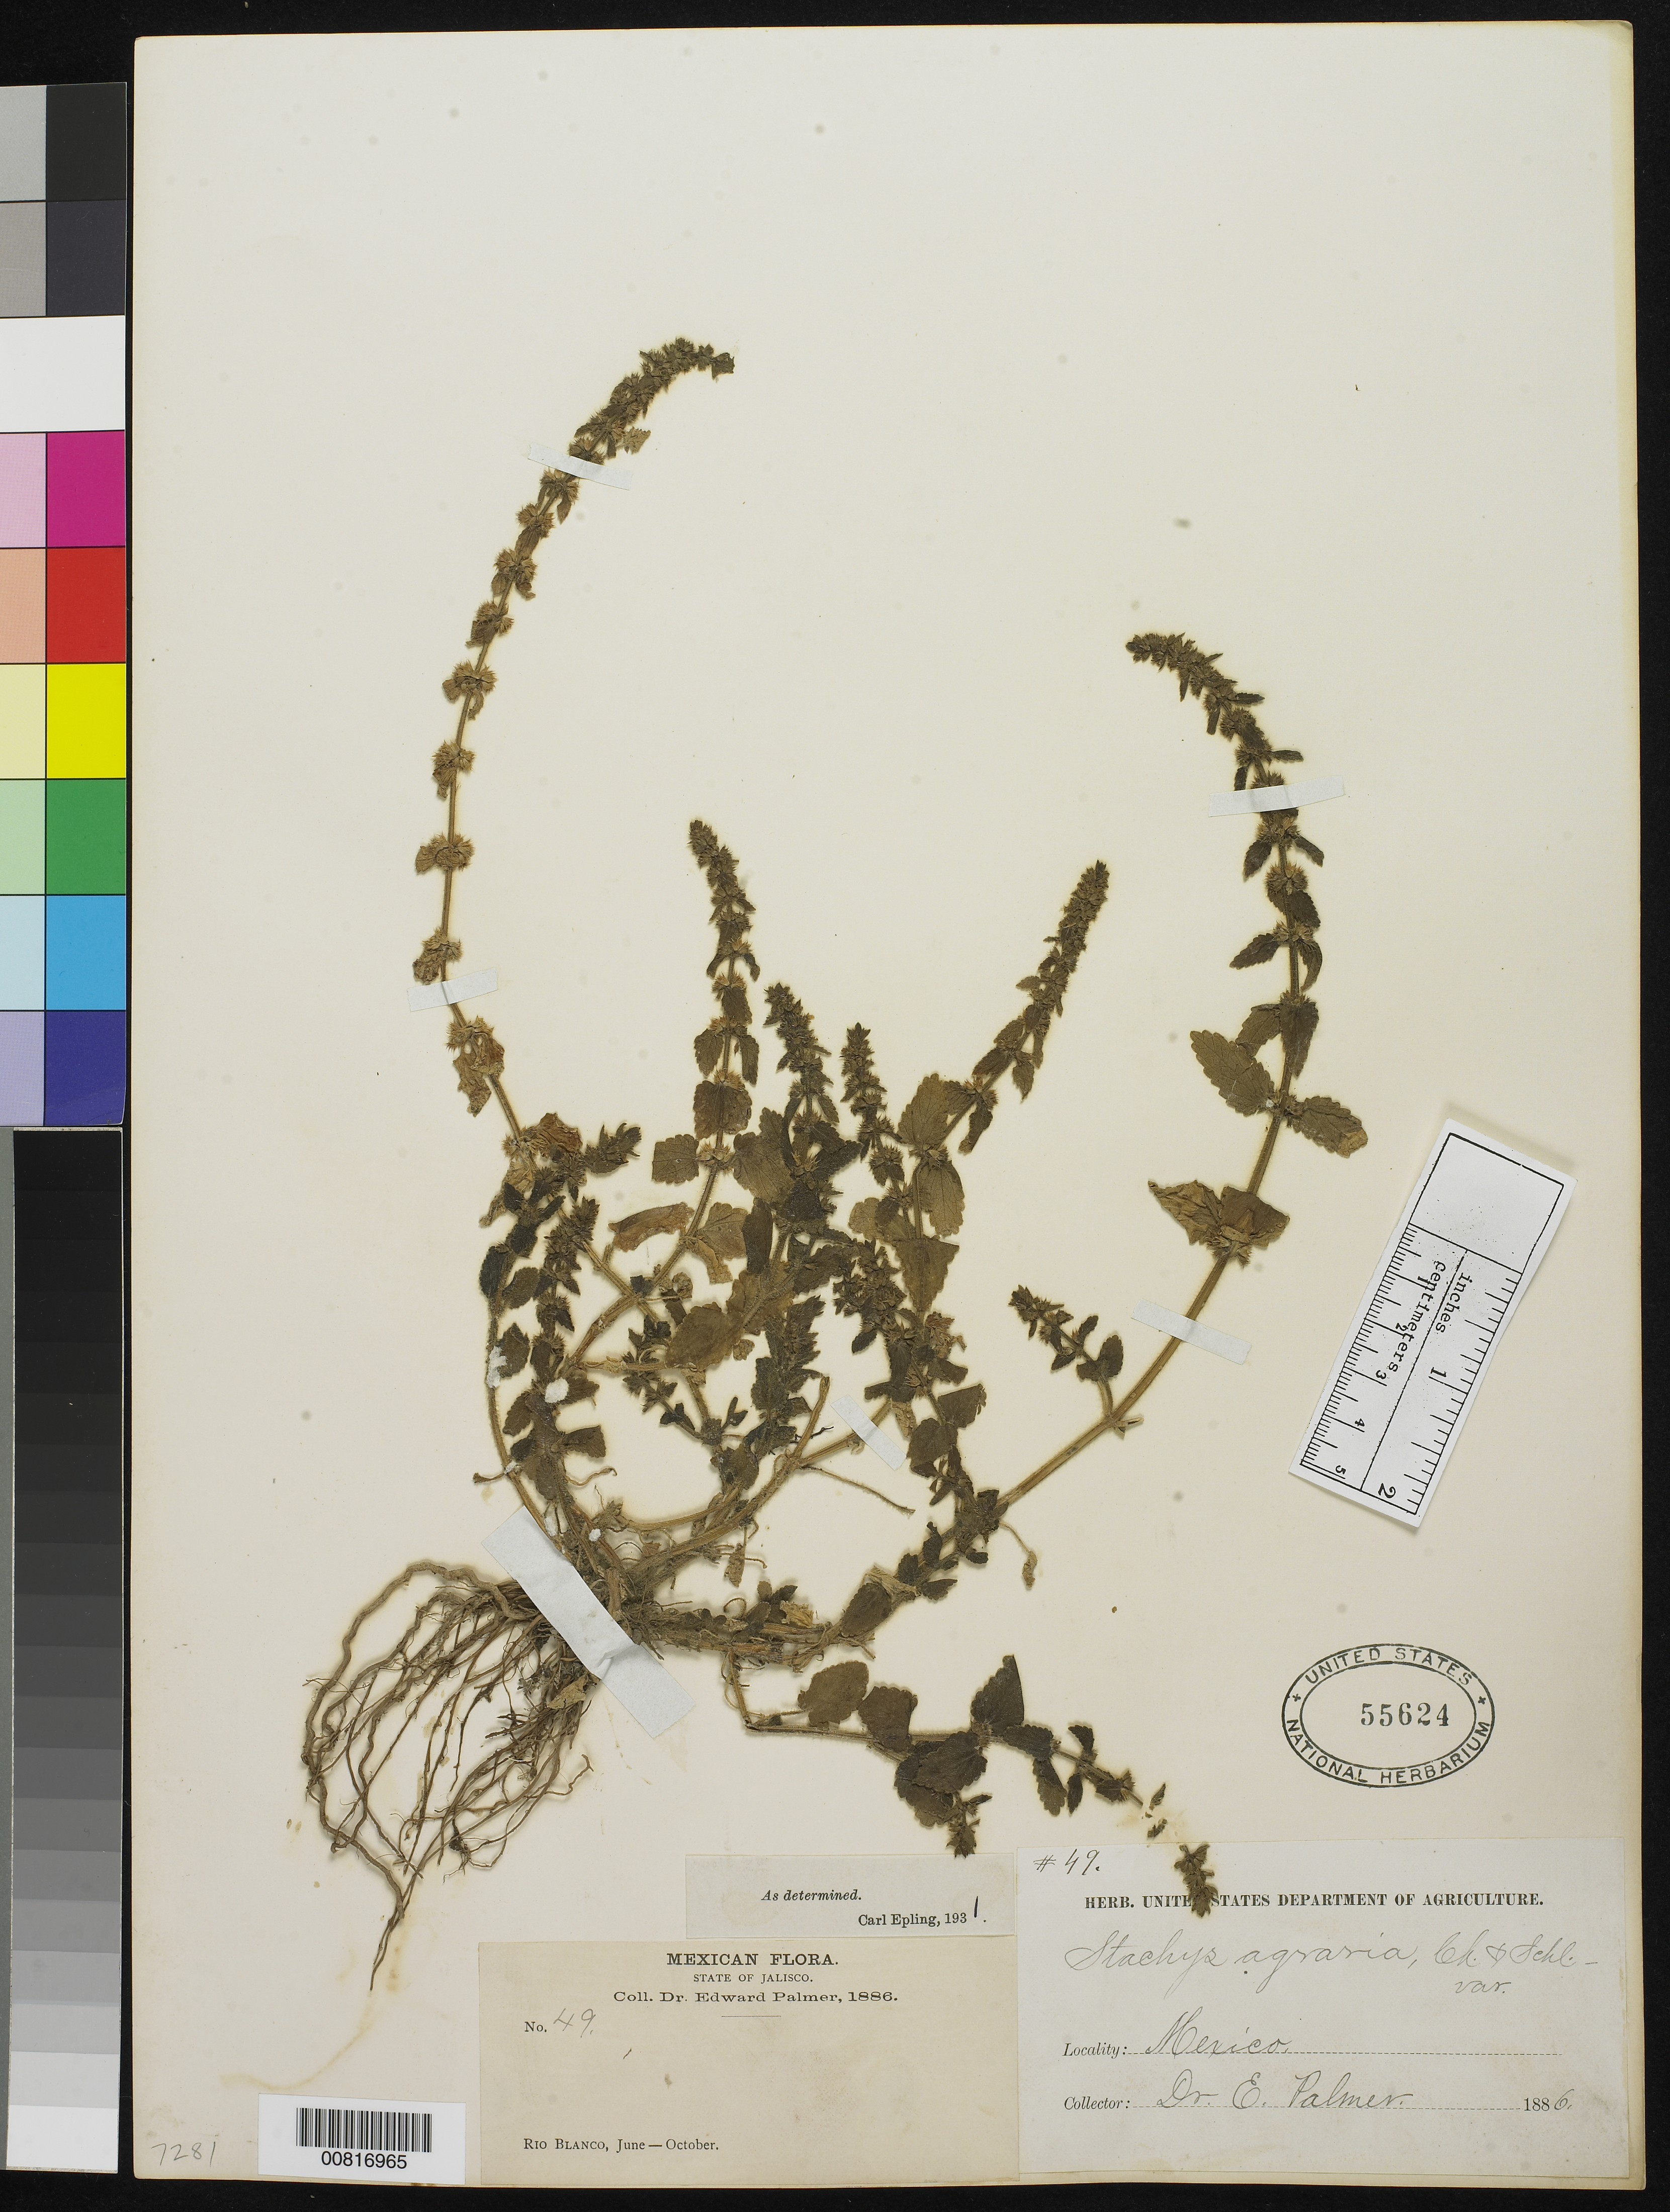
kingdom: Plantae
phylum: Tracheophyta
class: Magnoliopsida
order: Lamiales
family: Lamiaceae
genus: Stachys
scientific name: Stachys agraria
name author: Schltdl. & Cham.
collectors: E. Palmer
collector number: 49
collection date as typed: Jun 1886 to -- Oct 1886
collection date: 1886-06/1886-10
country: Mexico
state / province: Jalisco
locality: Río Blanco, Jalisco.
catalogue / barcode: US 55624